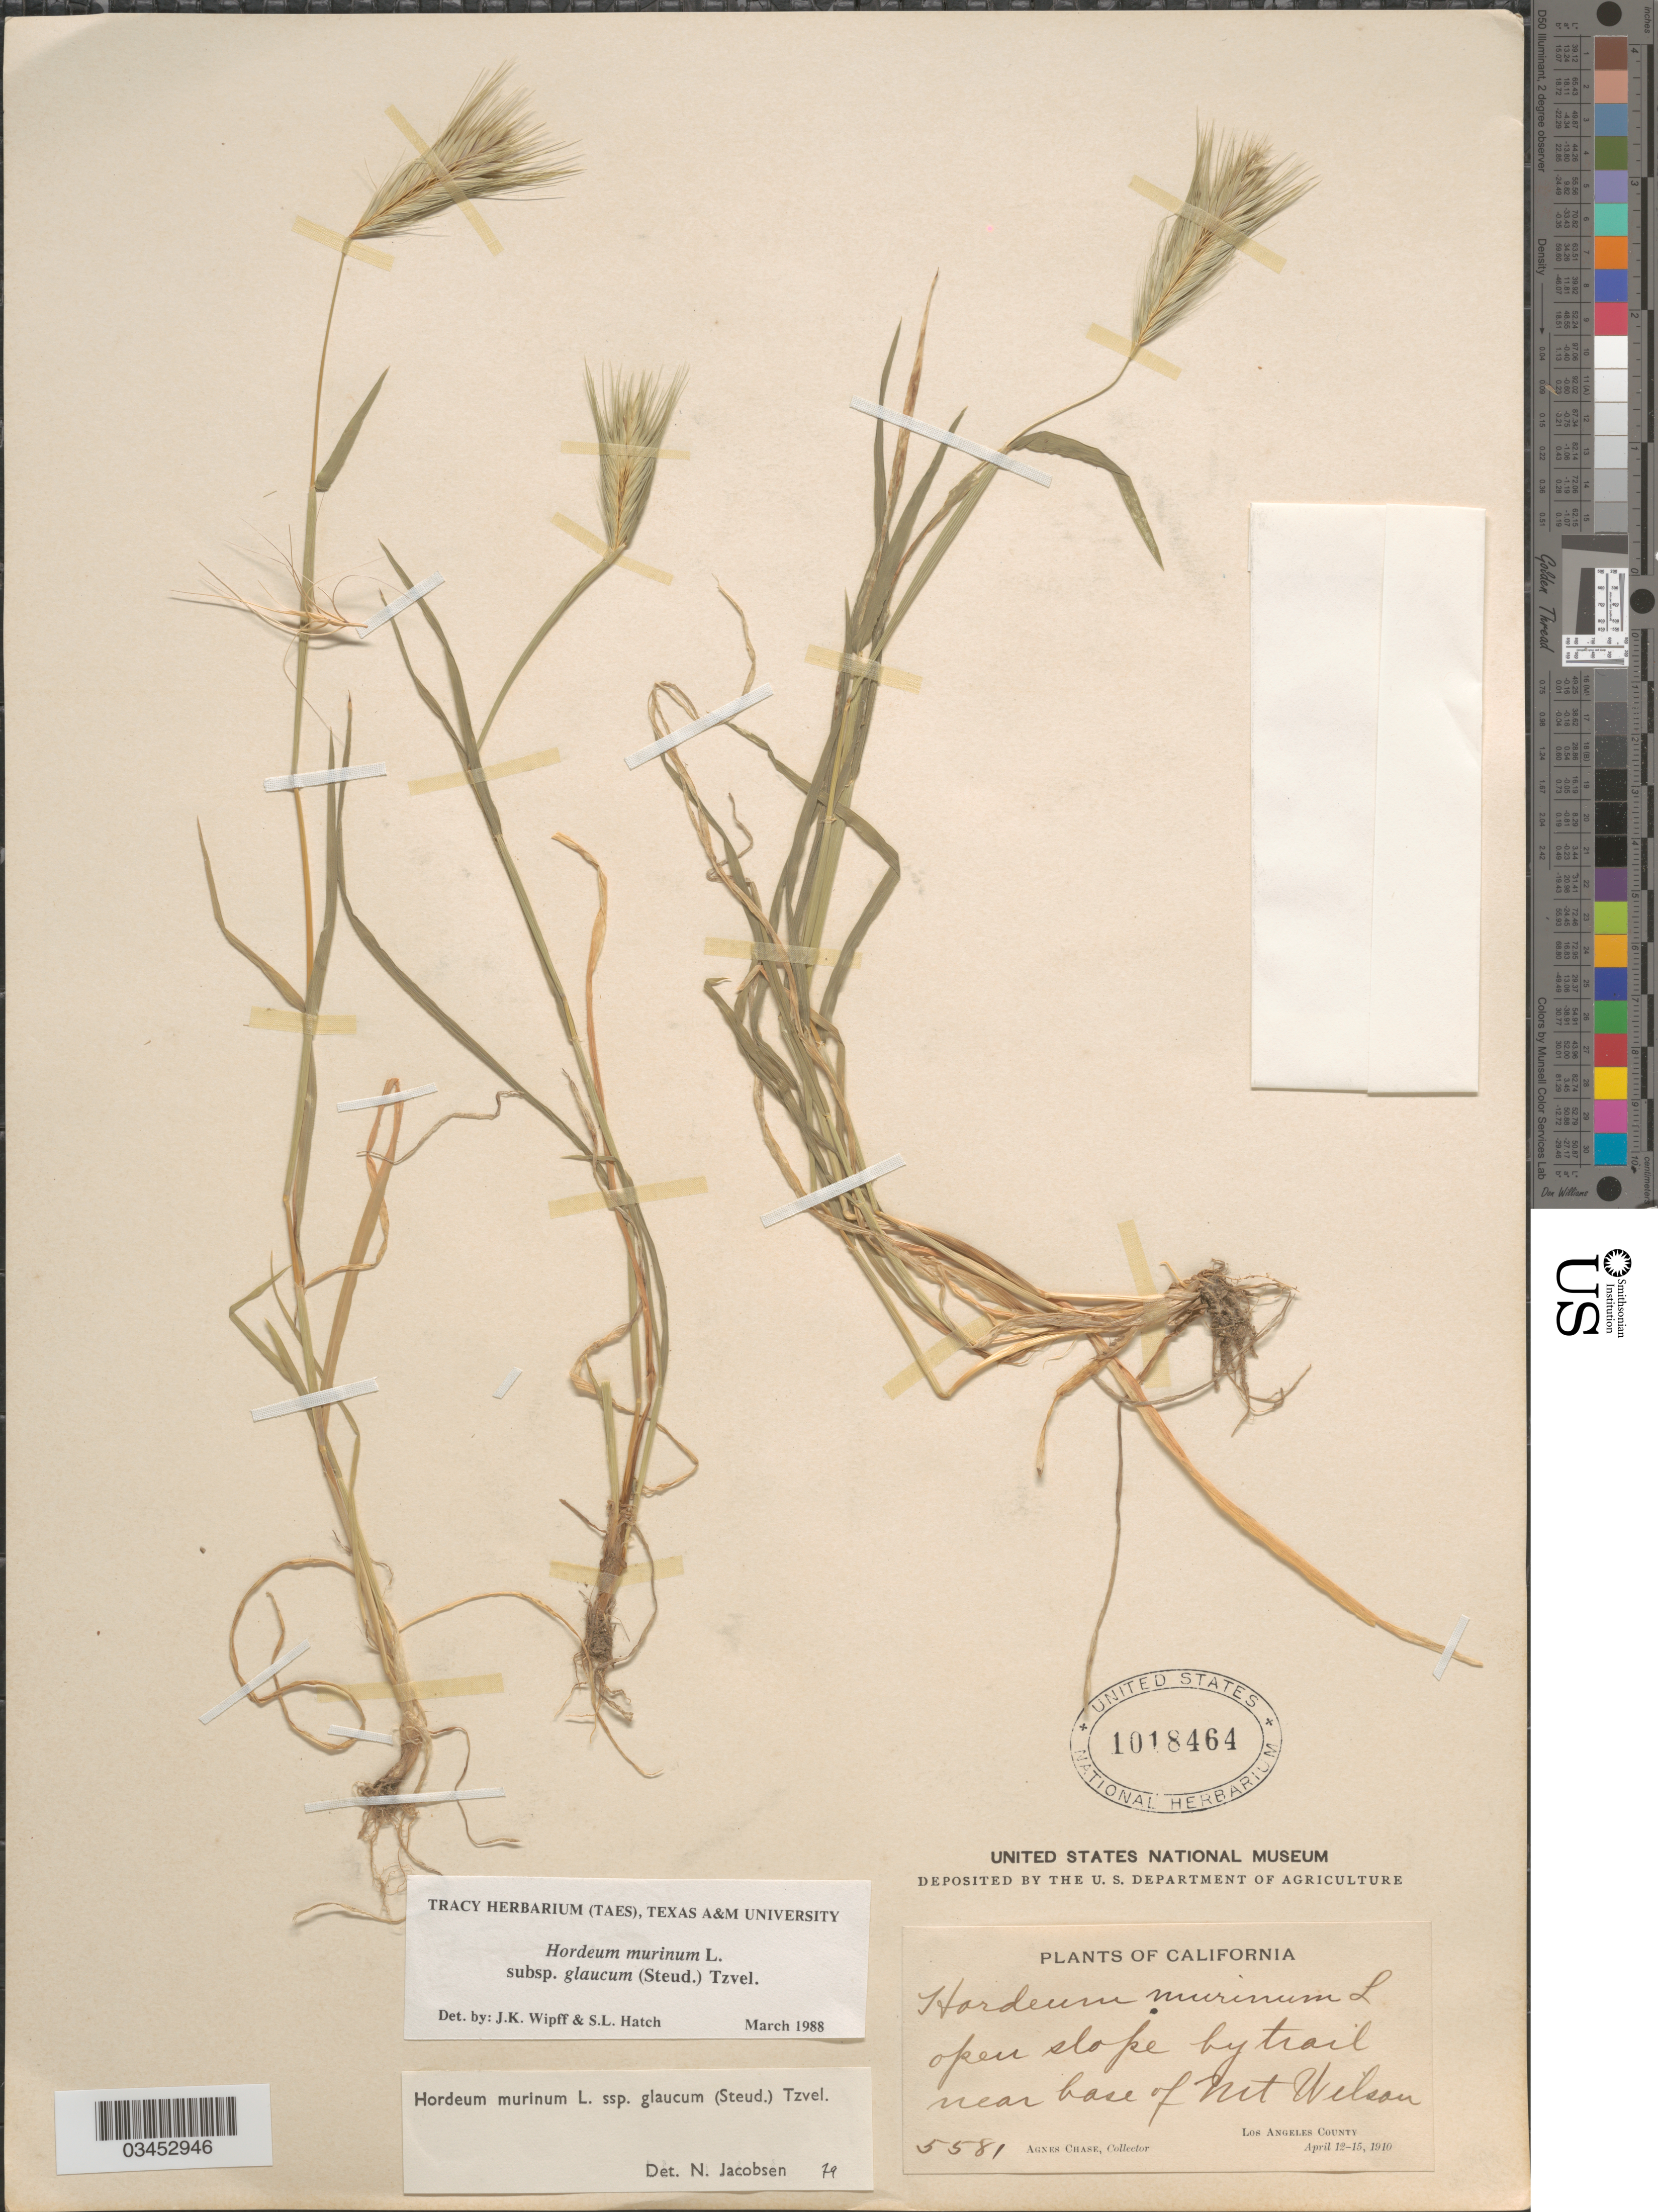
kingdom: Plantae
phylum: Tracheophyta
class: Liliopsida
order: Poales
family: Poaceae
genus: Hordeum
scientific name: Hordeum murinum subsp. glaucum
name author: (Steud.) Tzvelev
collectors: A. Chase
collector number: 5581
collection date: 1910-04-12/1910-04-15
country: United States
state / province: California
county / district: Los Angeles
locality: Open slope by trail near base of Mt. Wilson. Los Angeles County.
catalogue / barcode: US 1018464